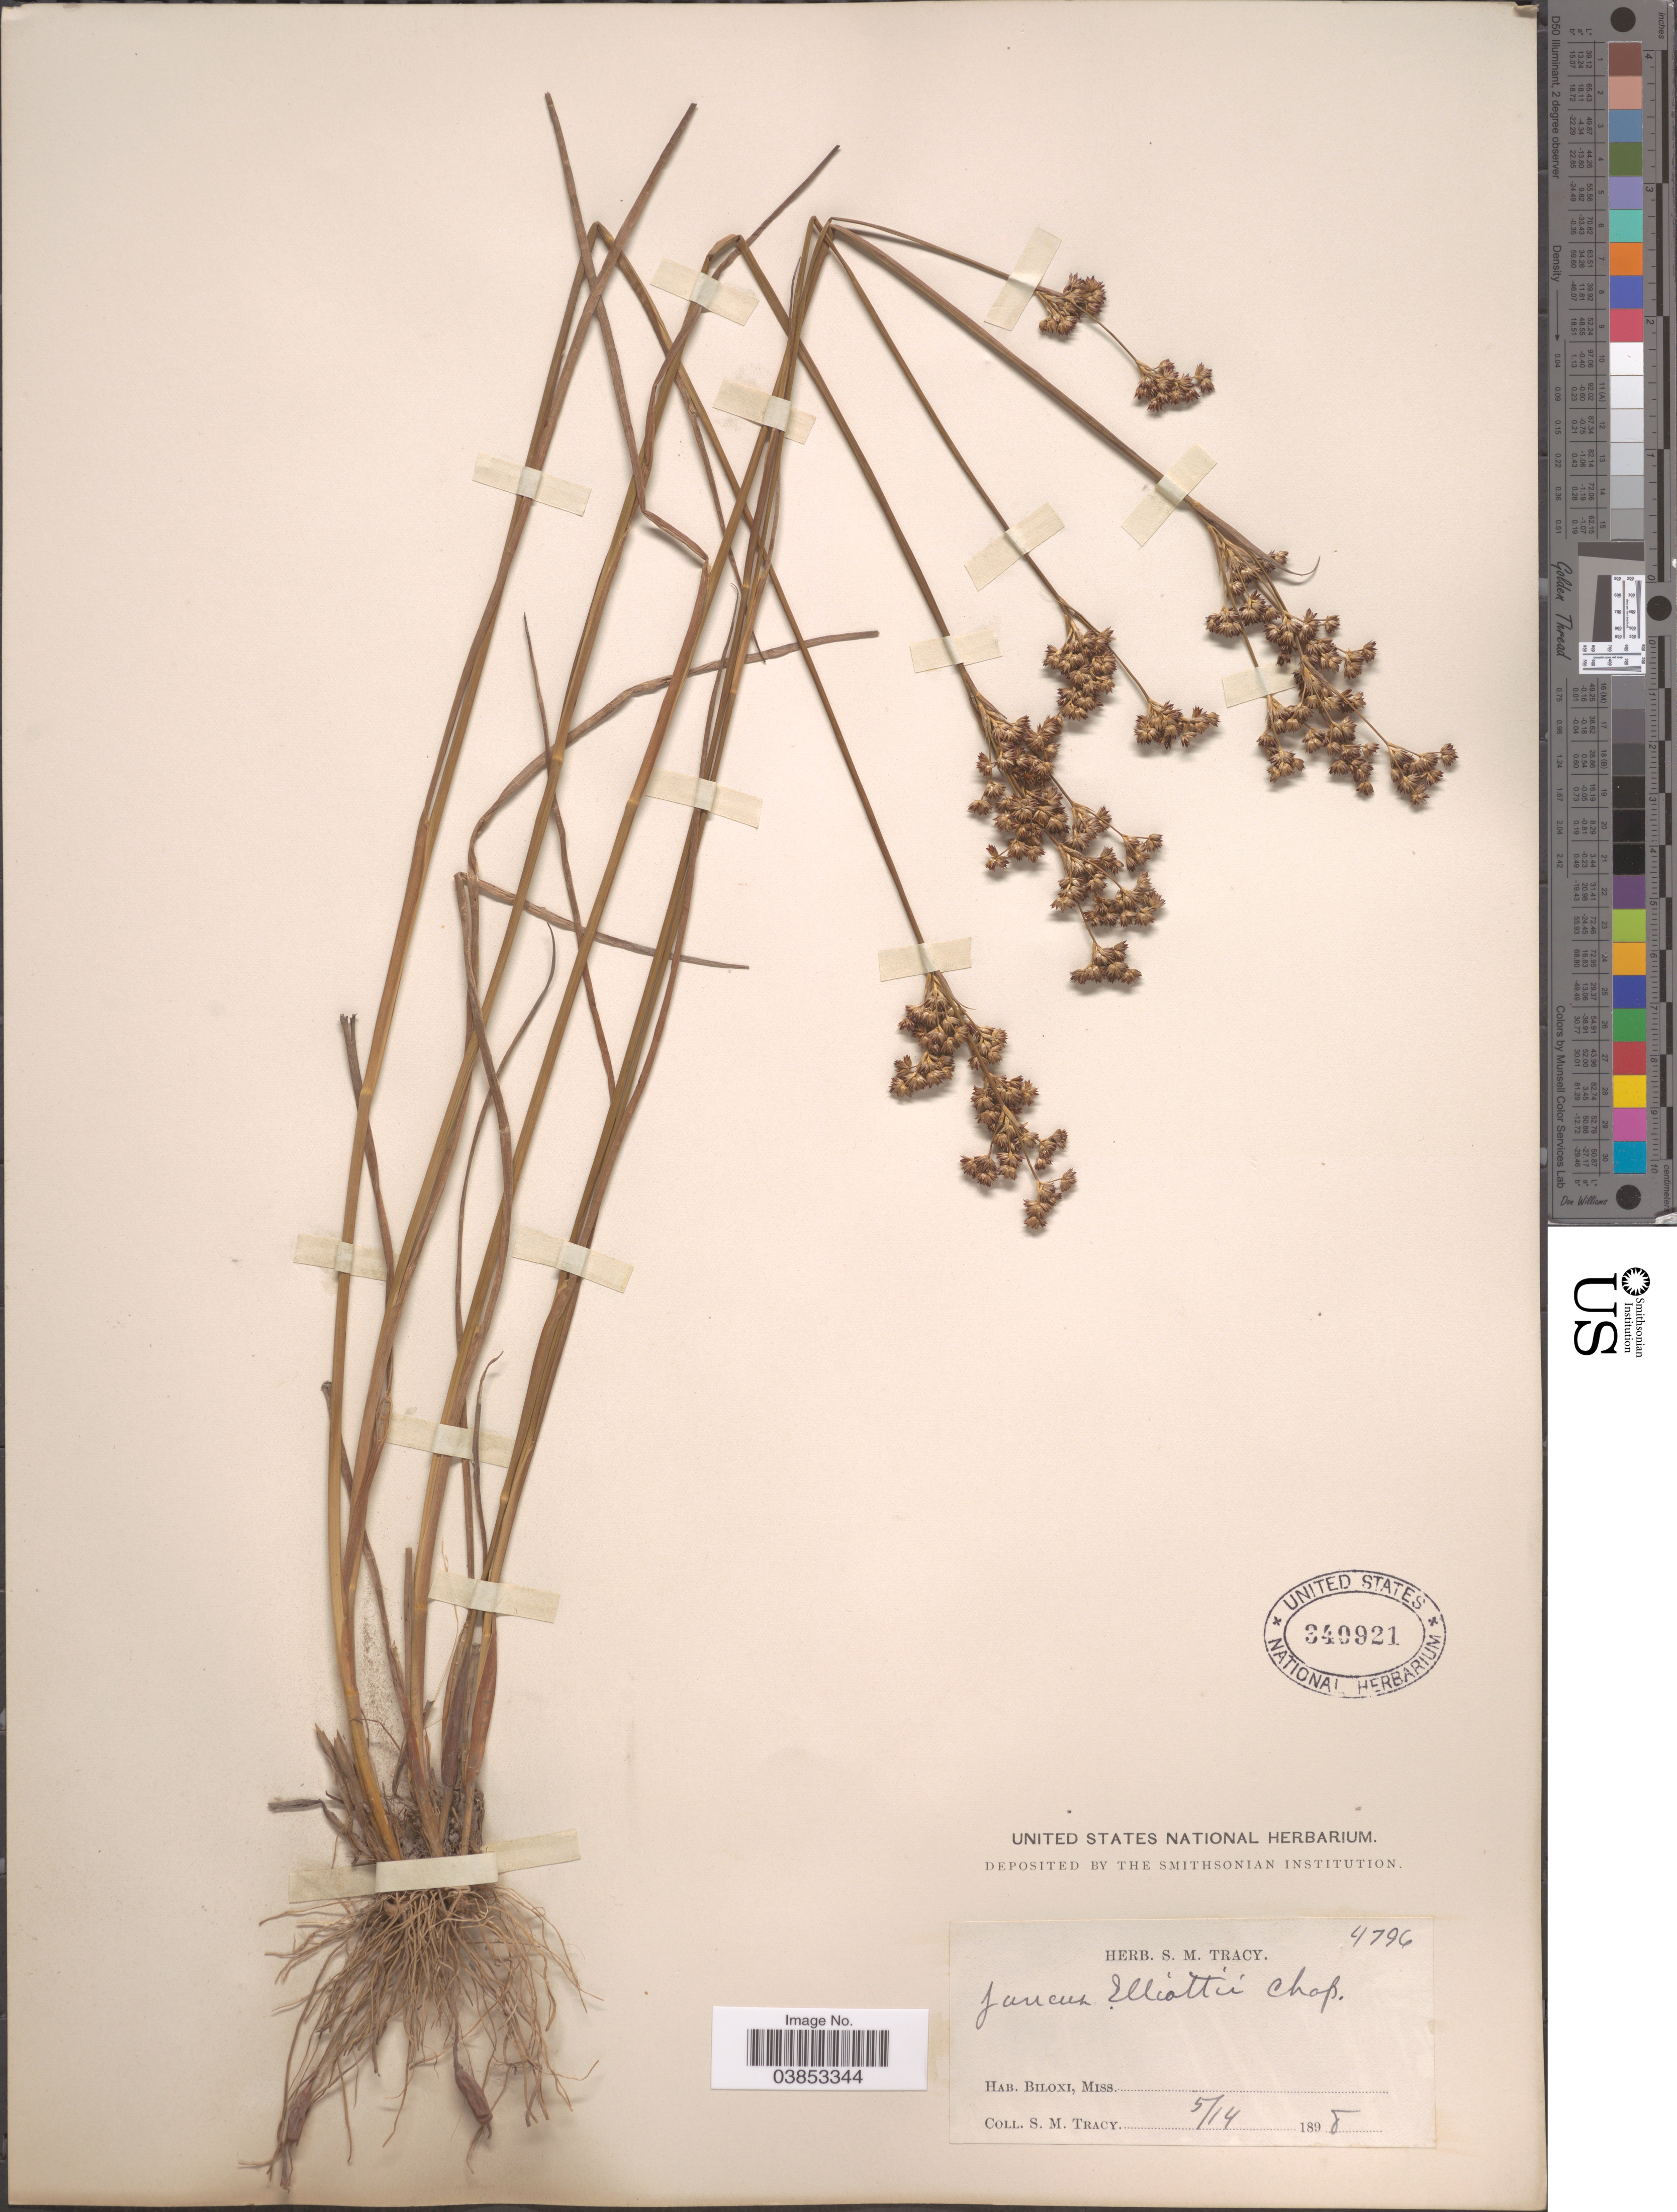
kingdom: Plantae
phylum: Tracheophyta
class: Liliopsida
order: Poales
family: Juncaceae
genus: Juncus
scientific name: Juncus elliottii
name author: Chapm.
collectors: S. M. Tracy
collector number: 4796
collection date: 1898-05-14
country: United States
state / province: Mississippi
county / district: Harrison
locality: Biloxi.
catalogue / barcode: US 340921